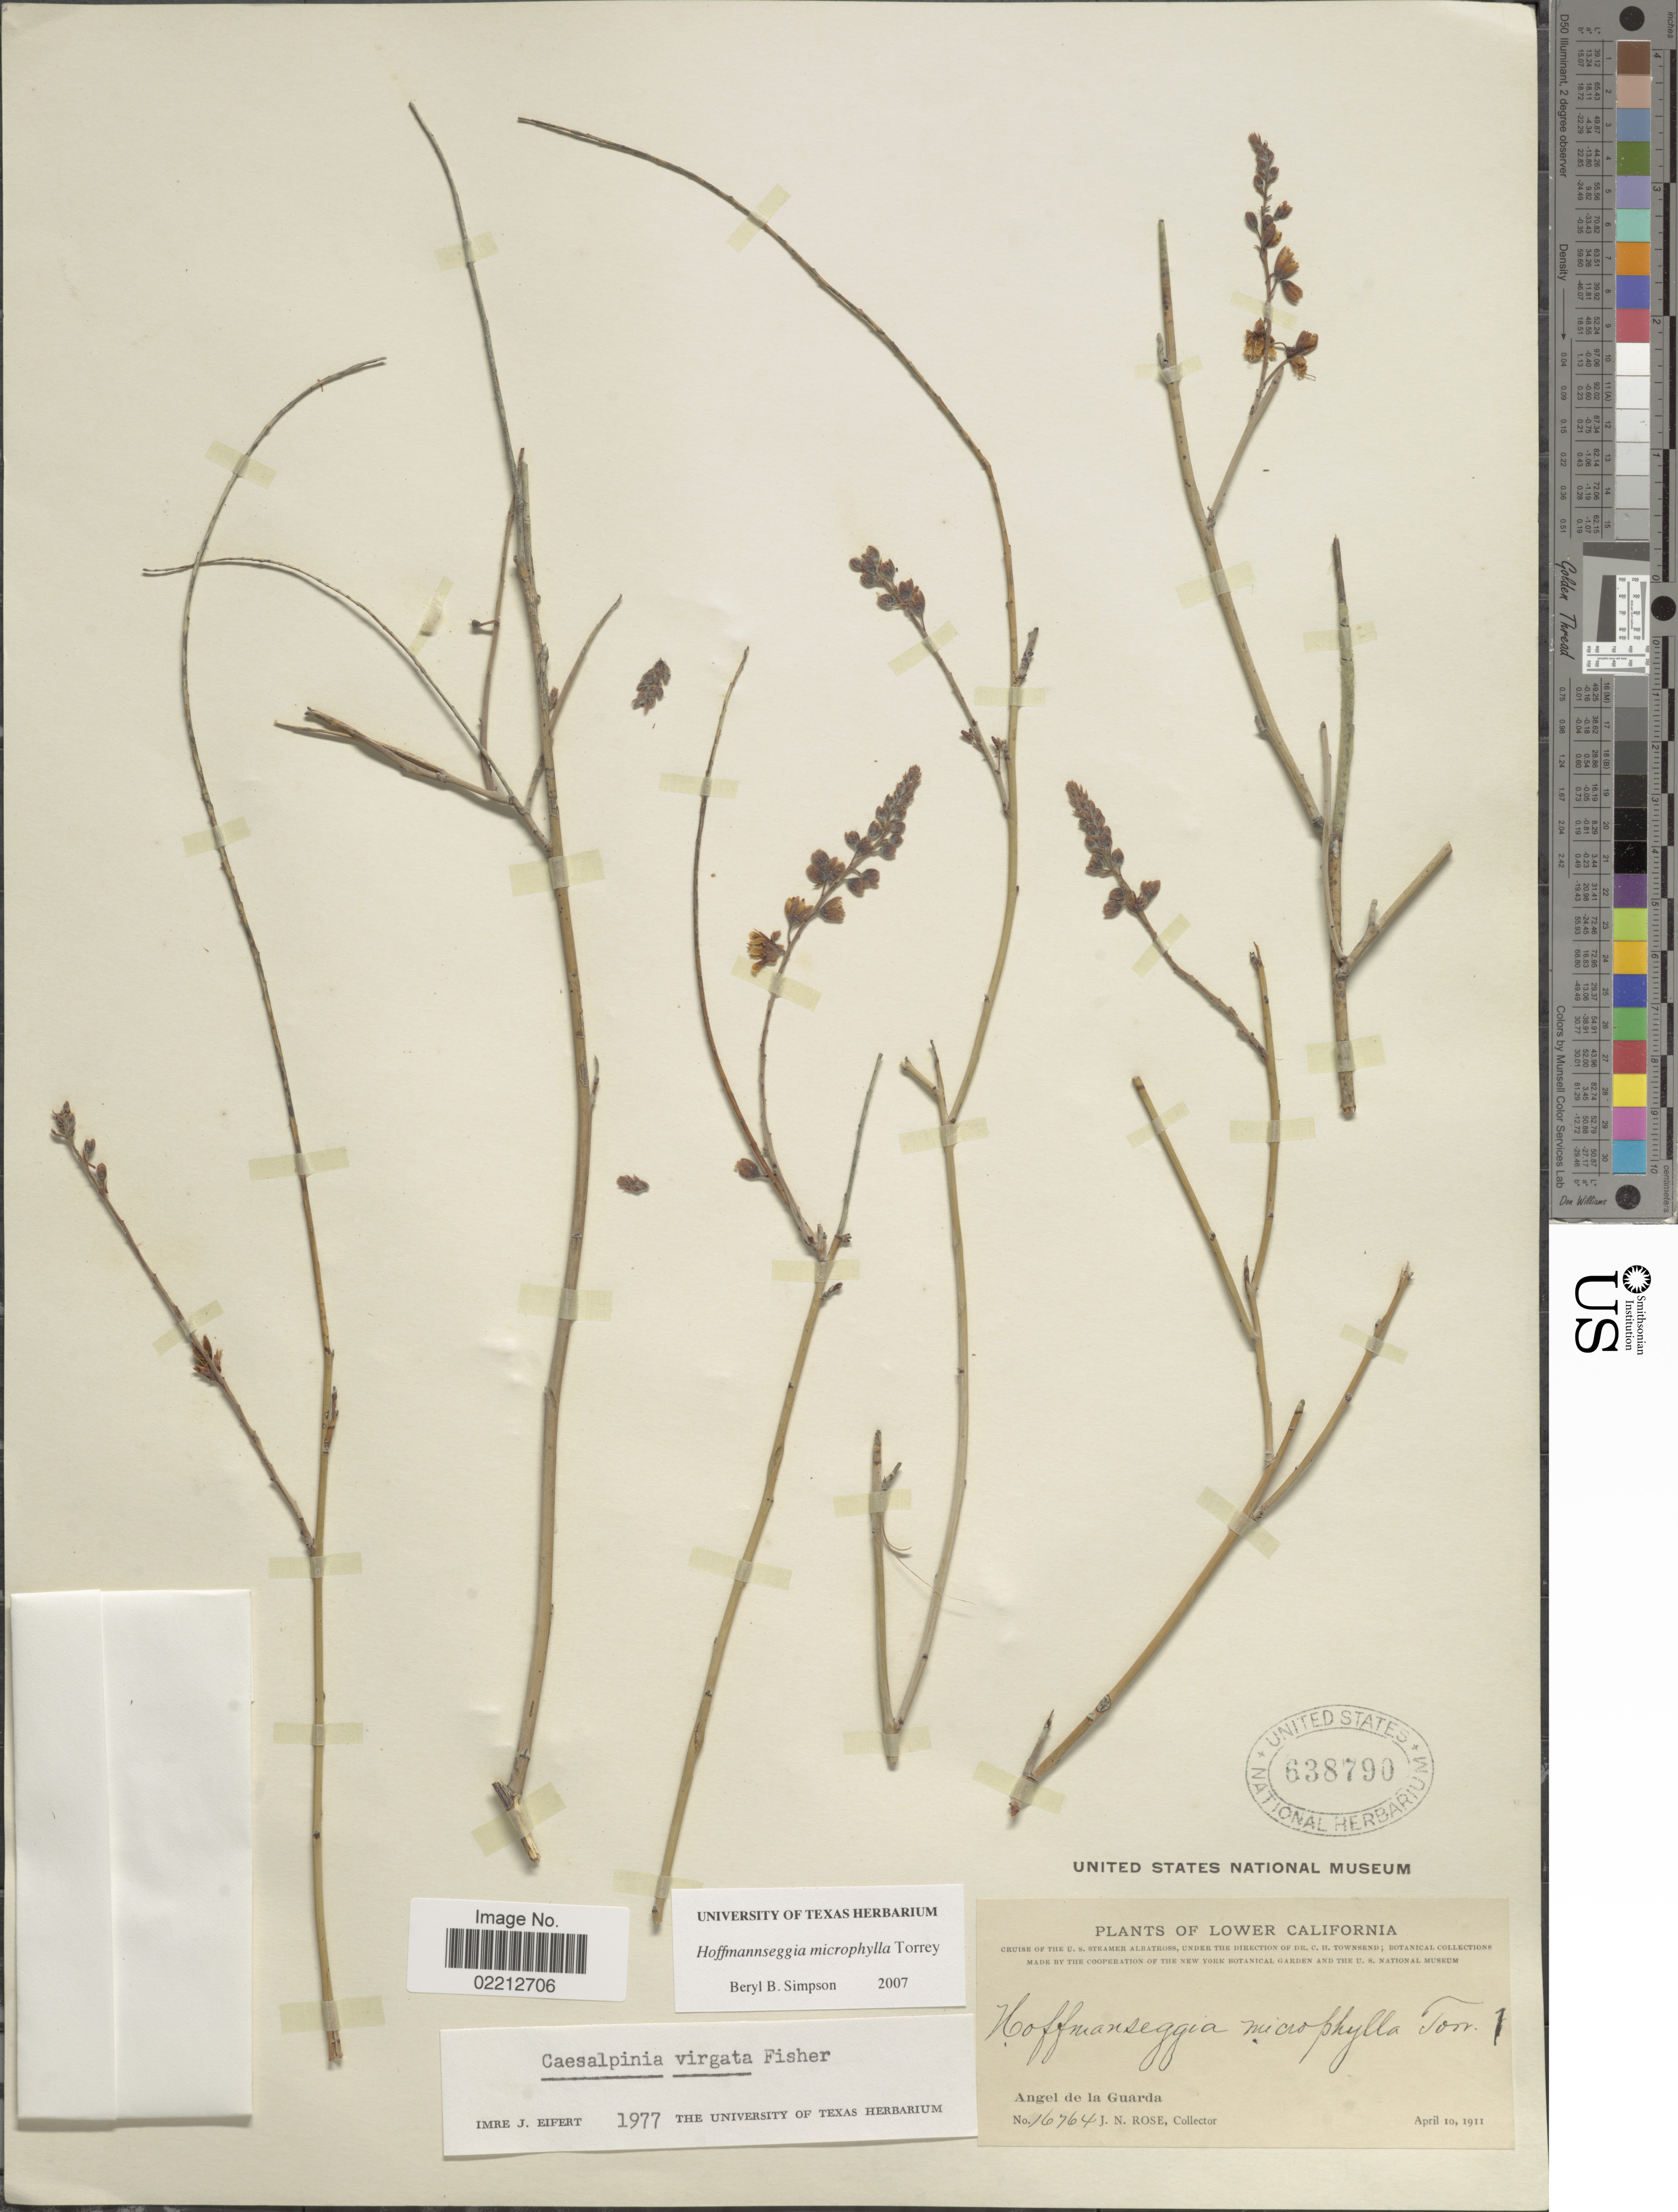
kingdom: Plantae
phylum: Tracheophyta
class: Magnoliopsida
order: Fabales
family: Fabaceae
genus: Hoffmannseggia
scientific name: Hoffmannseggia microphylla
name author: Torr.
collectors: J. N. Rose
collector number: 16764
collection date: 1911-04-10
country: Mexico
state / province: Baja California Norte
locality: Lower California, Angel de la Guarda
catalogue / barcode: US 638790